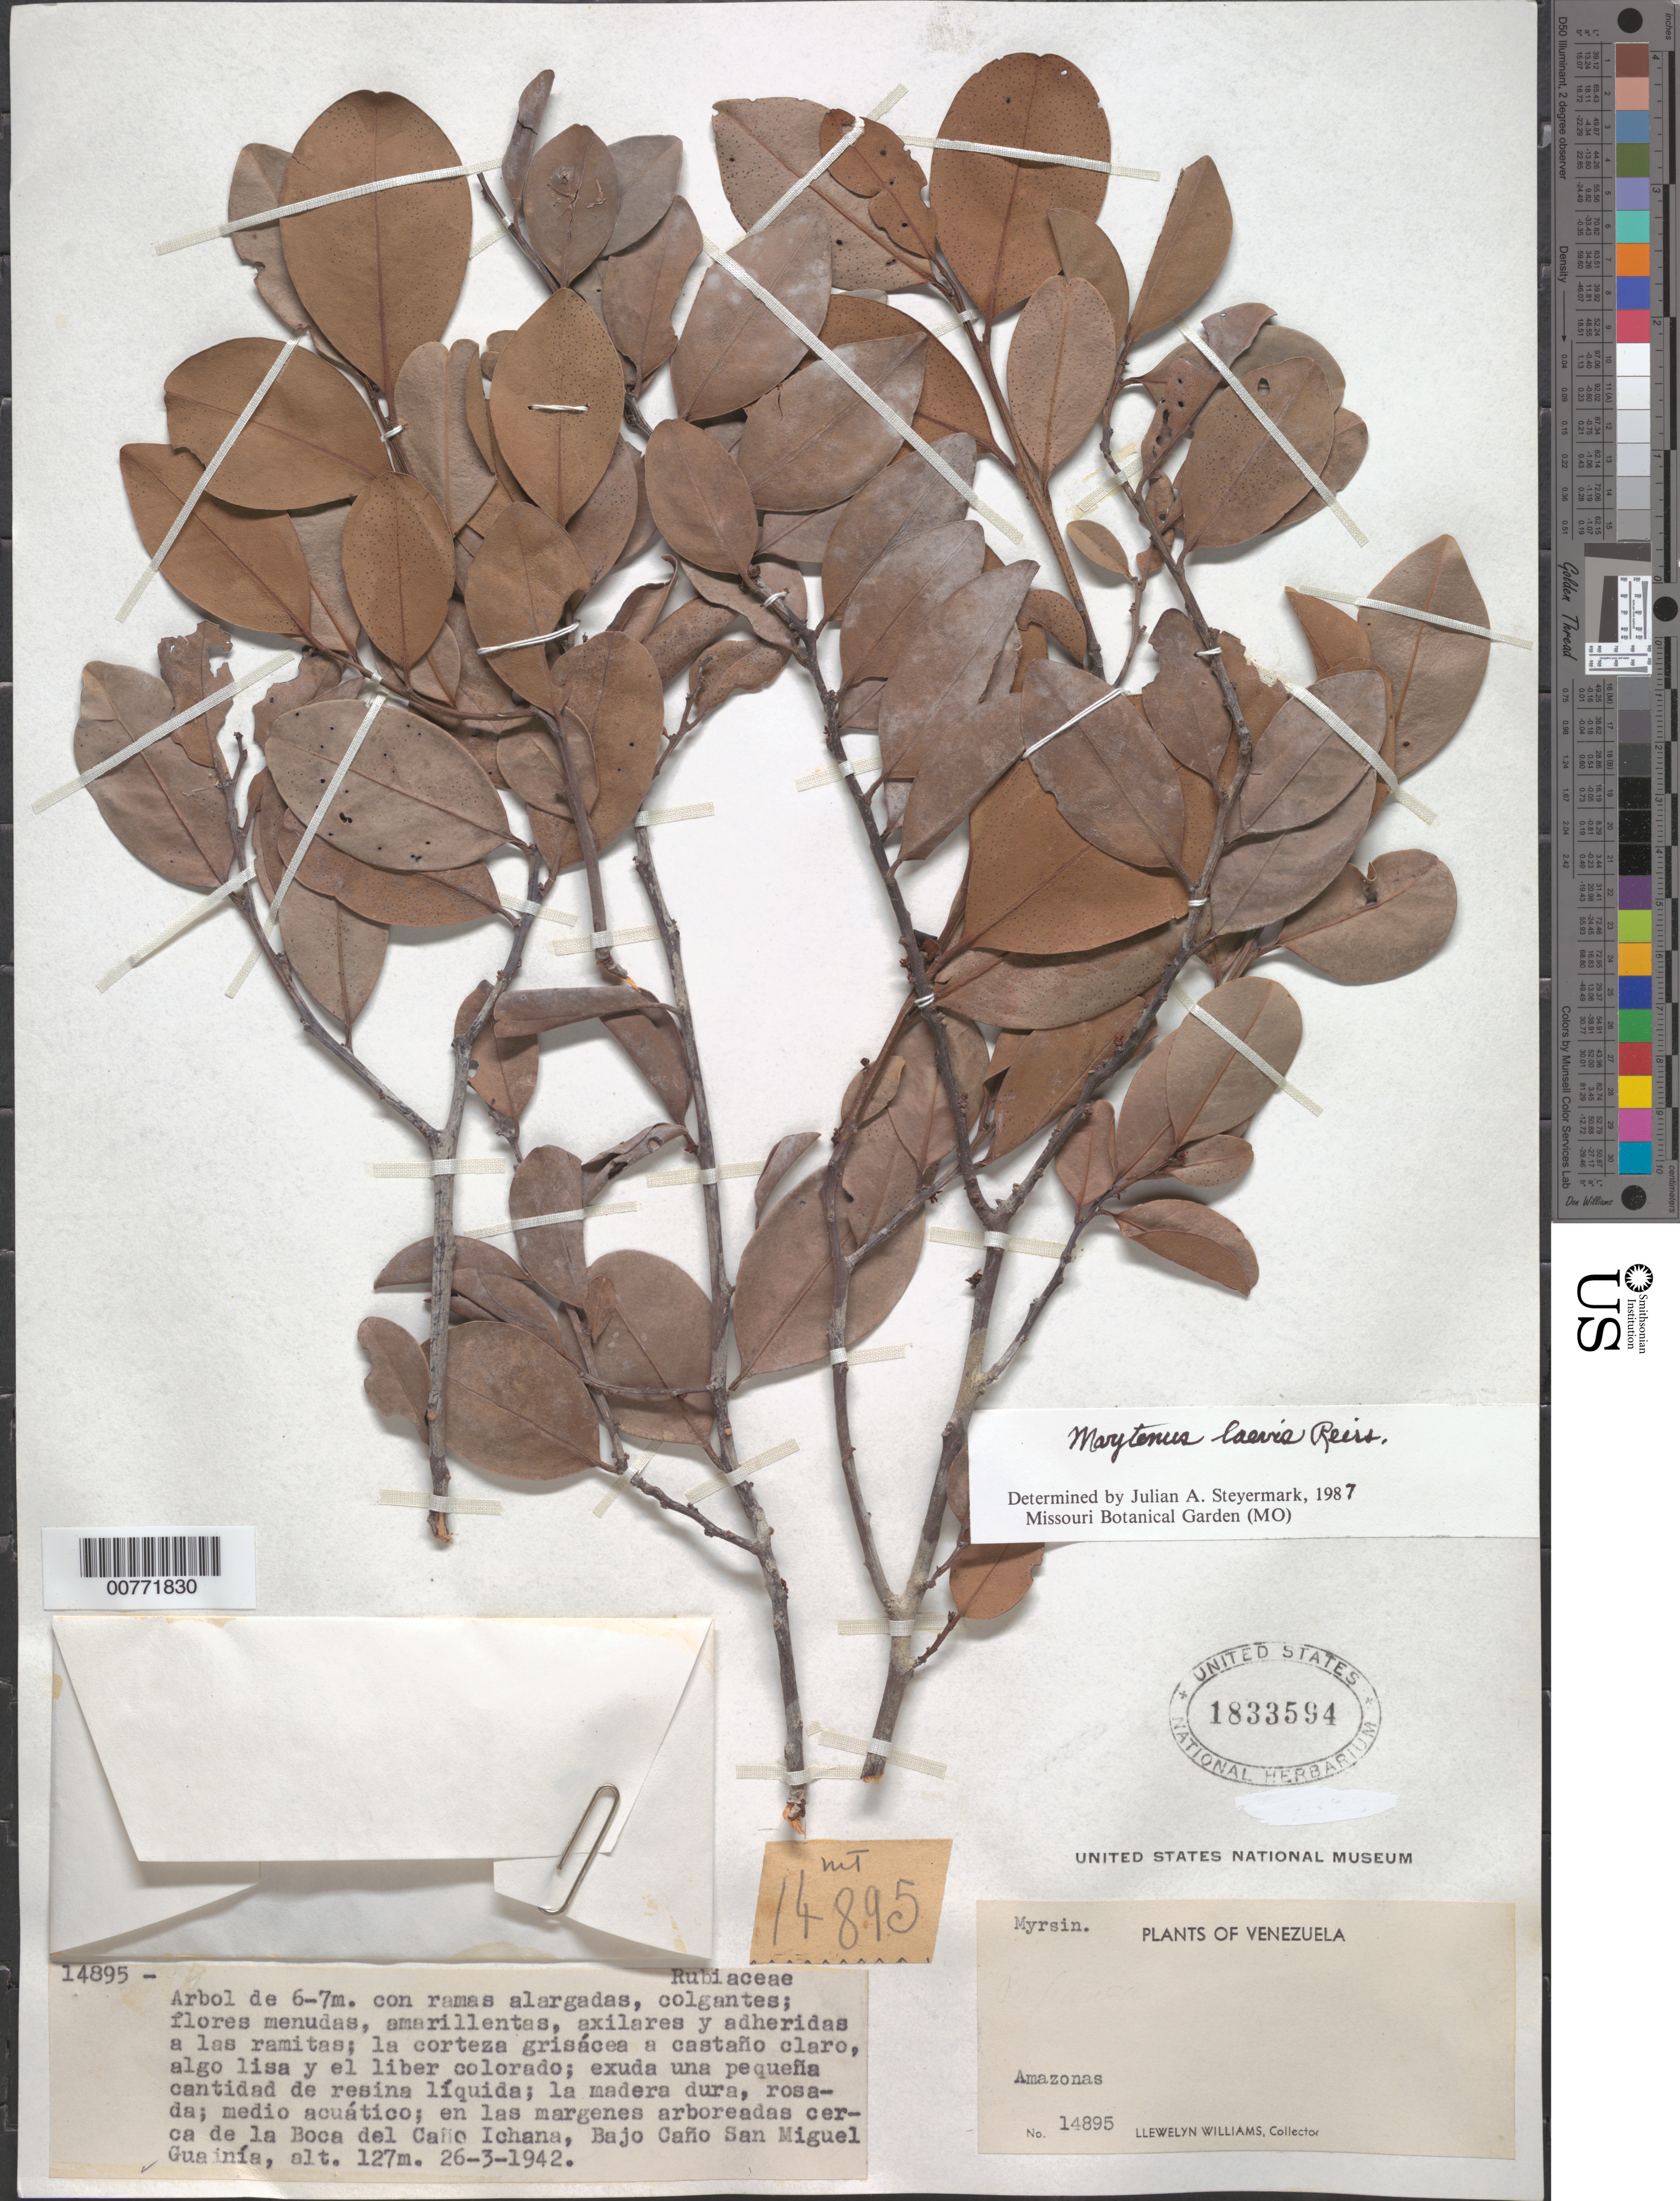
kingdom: Plantae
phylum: Tracheophyta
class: Magnoliopsida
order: Celastrales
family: Celastraceae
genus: Maytenus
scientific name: Maytenus laevis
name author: Reissek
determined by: Steyermark, Julian A., (VEN)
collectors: Ll. Williams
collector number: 14895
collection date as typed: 26-Mar-42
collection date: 1942-03-26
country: Venezuela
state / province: Amazonas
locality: Caño Ichana, Bajo Caño San Miguel, Río Guainía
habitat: Margenes arboreadas cerca de la boca del cano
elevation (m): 120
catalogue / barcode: US 1833594